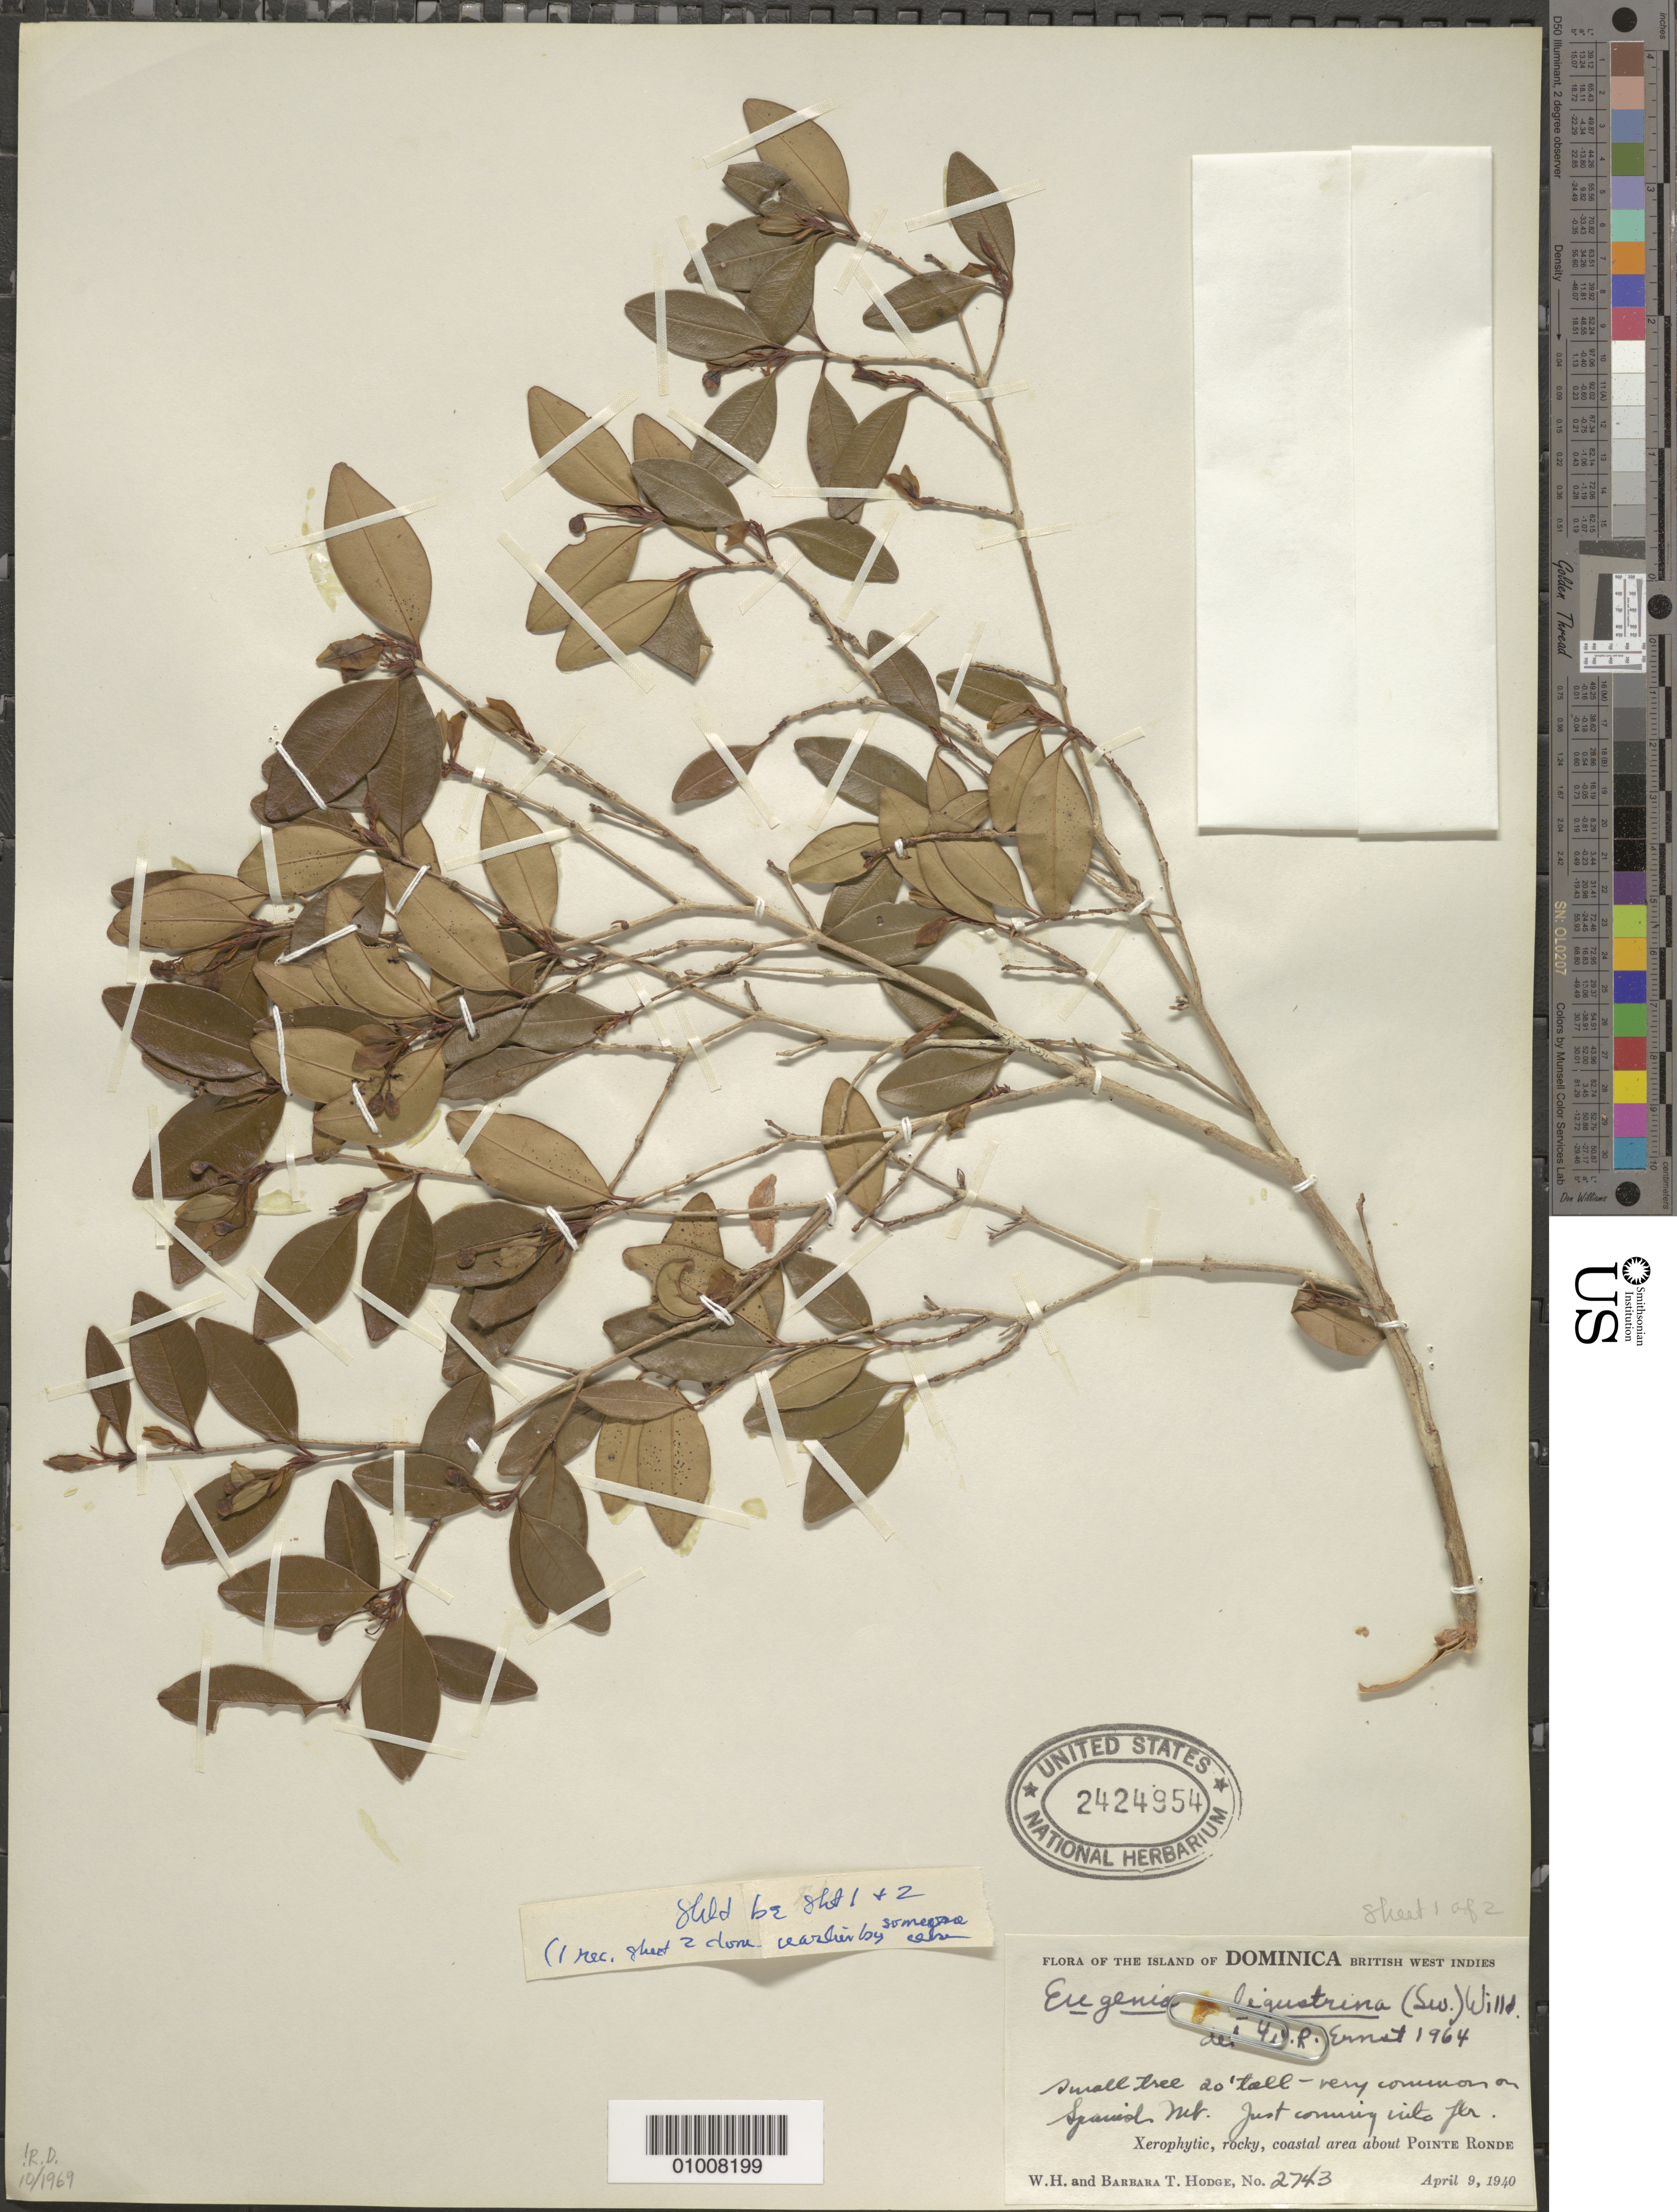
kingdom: Plantae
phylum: Tracheophyta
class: Magnoliopsida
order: Myrtales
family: Myrtaceae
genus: Eugenia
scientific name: Eugenia ligustrina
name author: (Sw.) Willd.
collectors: W. Hodge & B. Hodge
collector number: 2743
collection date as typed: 09 Apr 1940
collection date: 1940-04-09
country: Dominica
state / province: St. John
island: Dominica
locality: Spanish Mt. Rocky coastal area about POINTE RONDE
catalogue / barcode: US 2424954